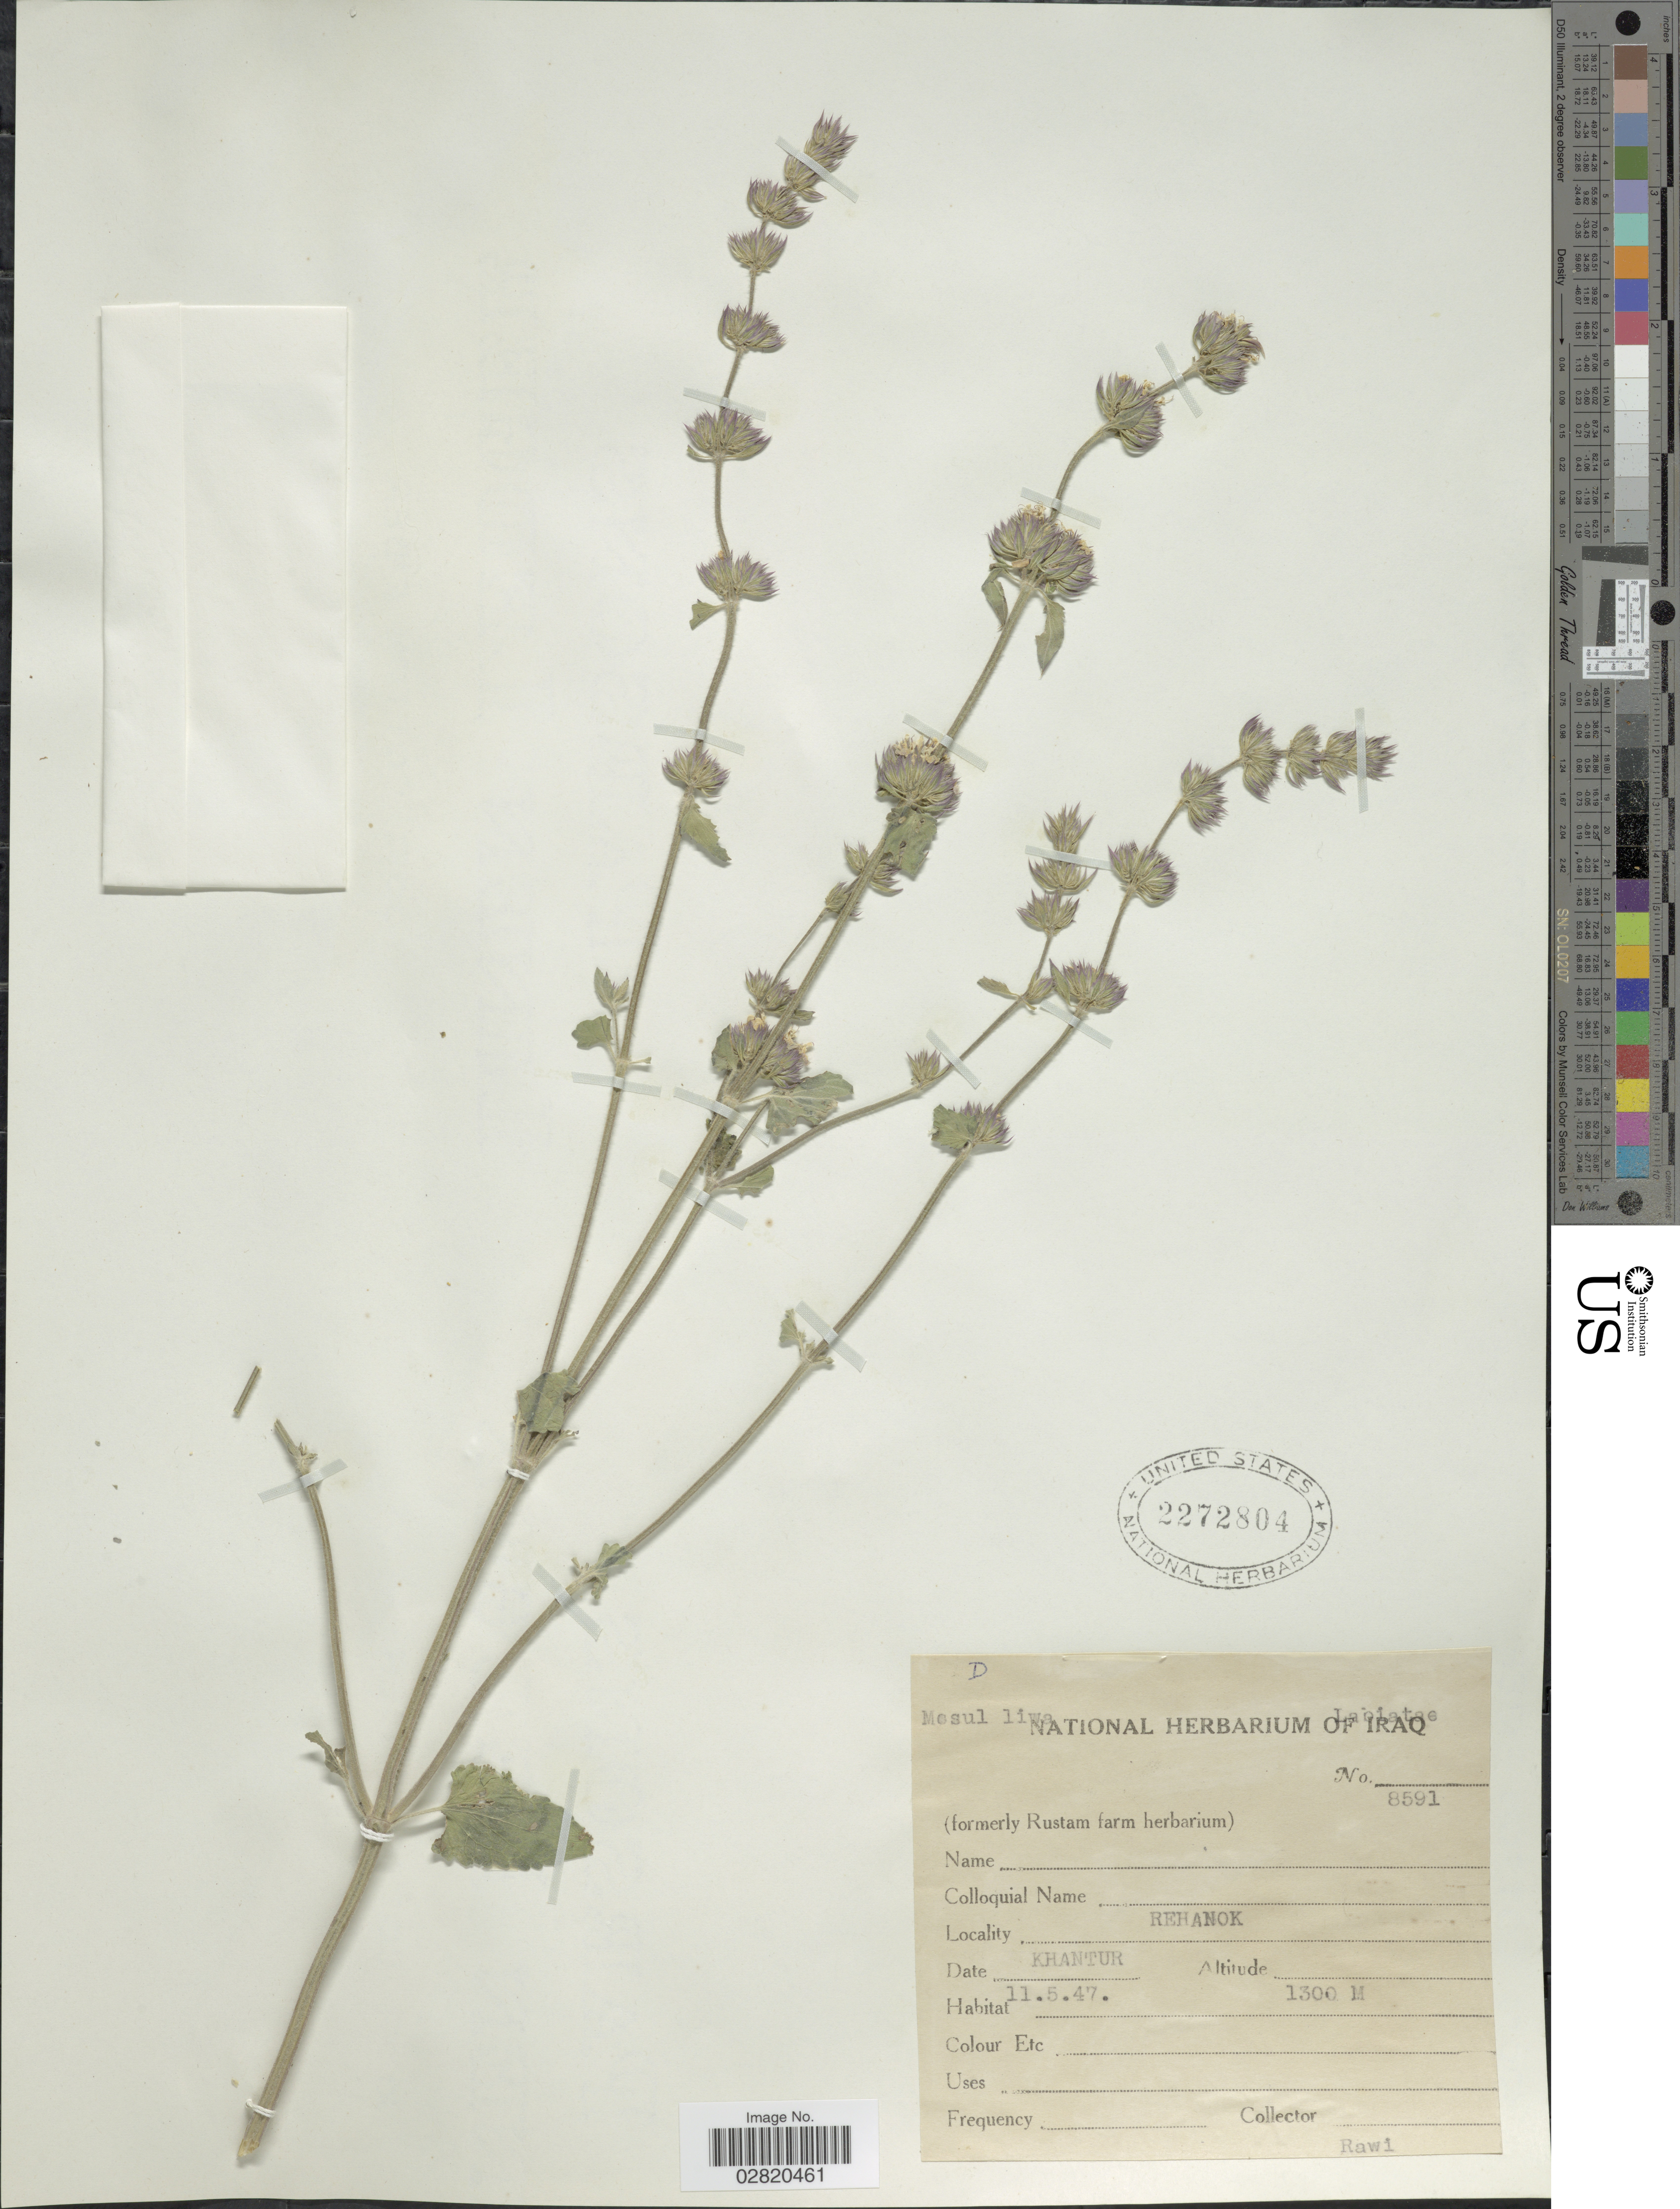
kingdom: Plantae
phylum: Tracheophyta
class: Magnoliopsida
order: Lamiales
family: Lamiaceae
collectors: -. Rawi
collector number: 8591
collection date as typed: Transcribed d/m/y: 11/5/47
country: Iraq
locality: Mesul liwa. Khantur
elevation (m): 1300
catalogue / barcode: US 2272804